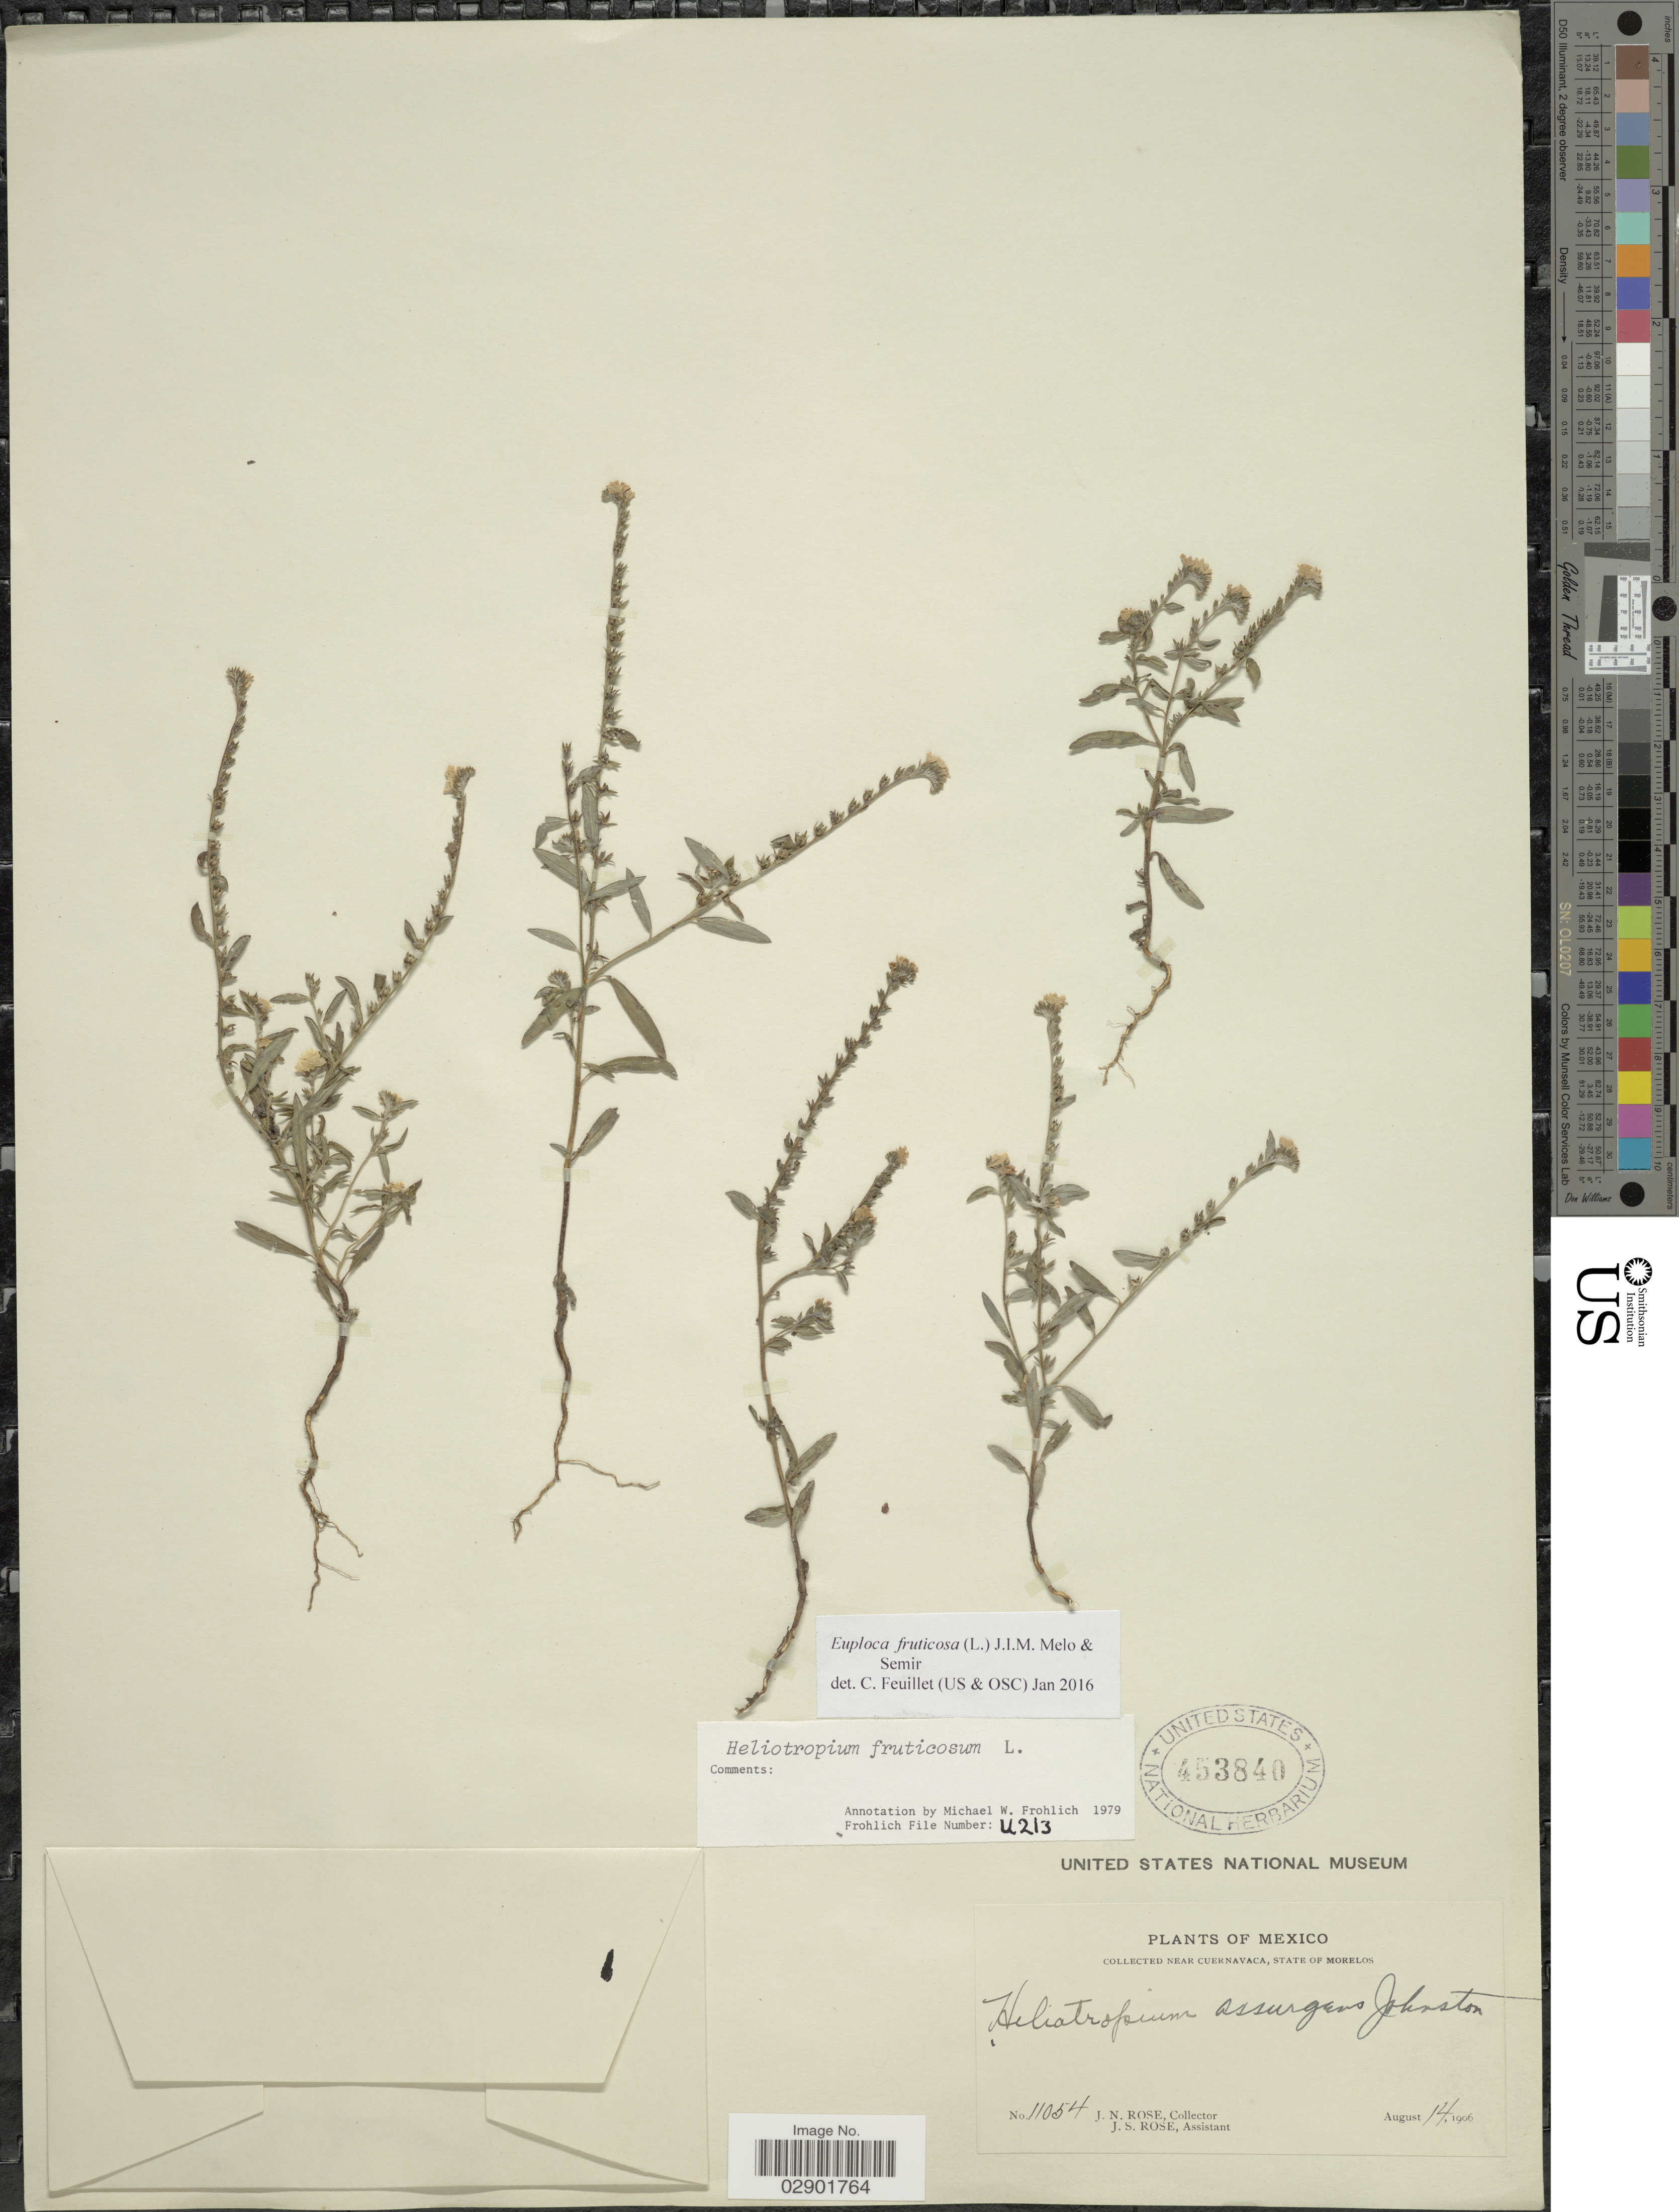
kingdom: Plantae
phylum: Tracheophyta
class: Magnoliopsida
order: Boraginales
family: Heliotropiaceae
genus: Euploca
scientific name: Euploca fruticosa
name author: (L.) J.I.M. Melo & Semir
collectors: J. N. Rose & J. S. Rose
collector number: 11054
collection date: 1906-08-14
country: Mexico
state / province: Morelos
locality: Near Cuernavaca.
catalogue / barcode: US 453840